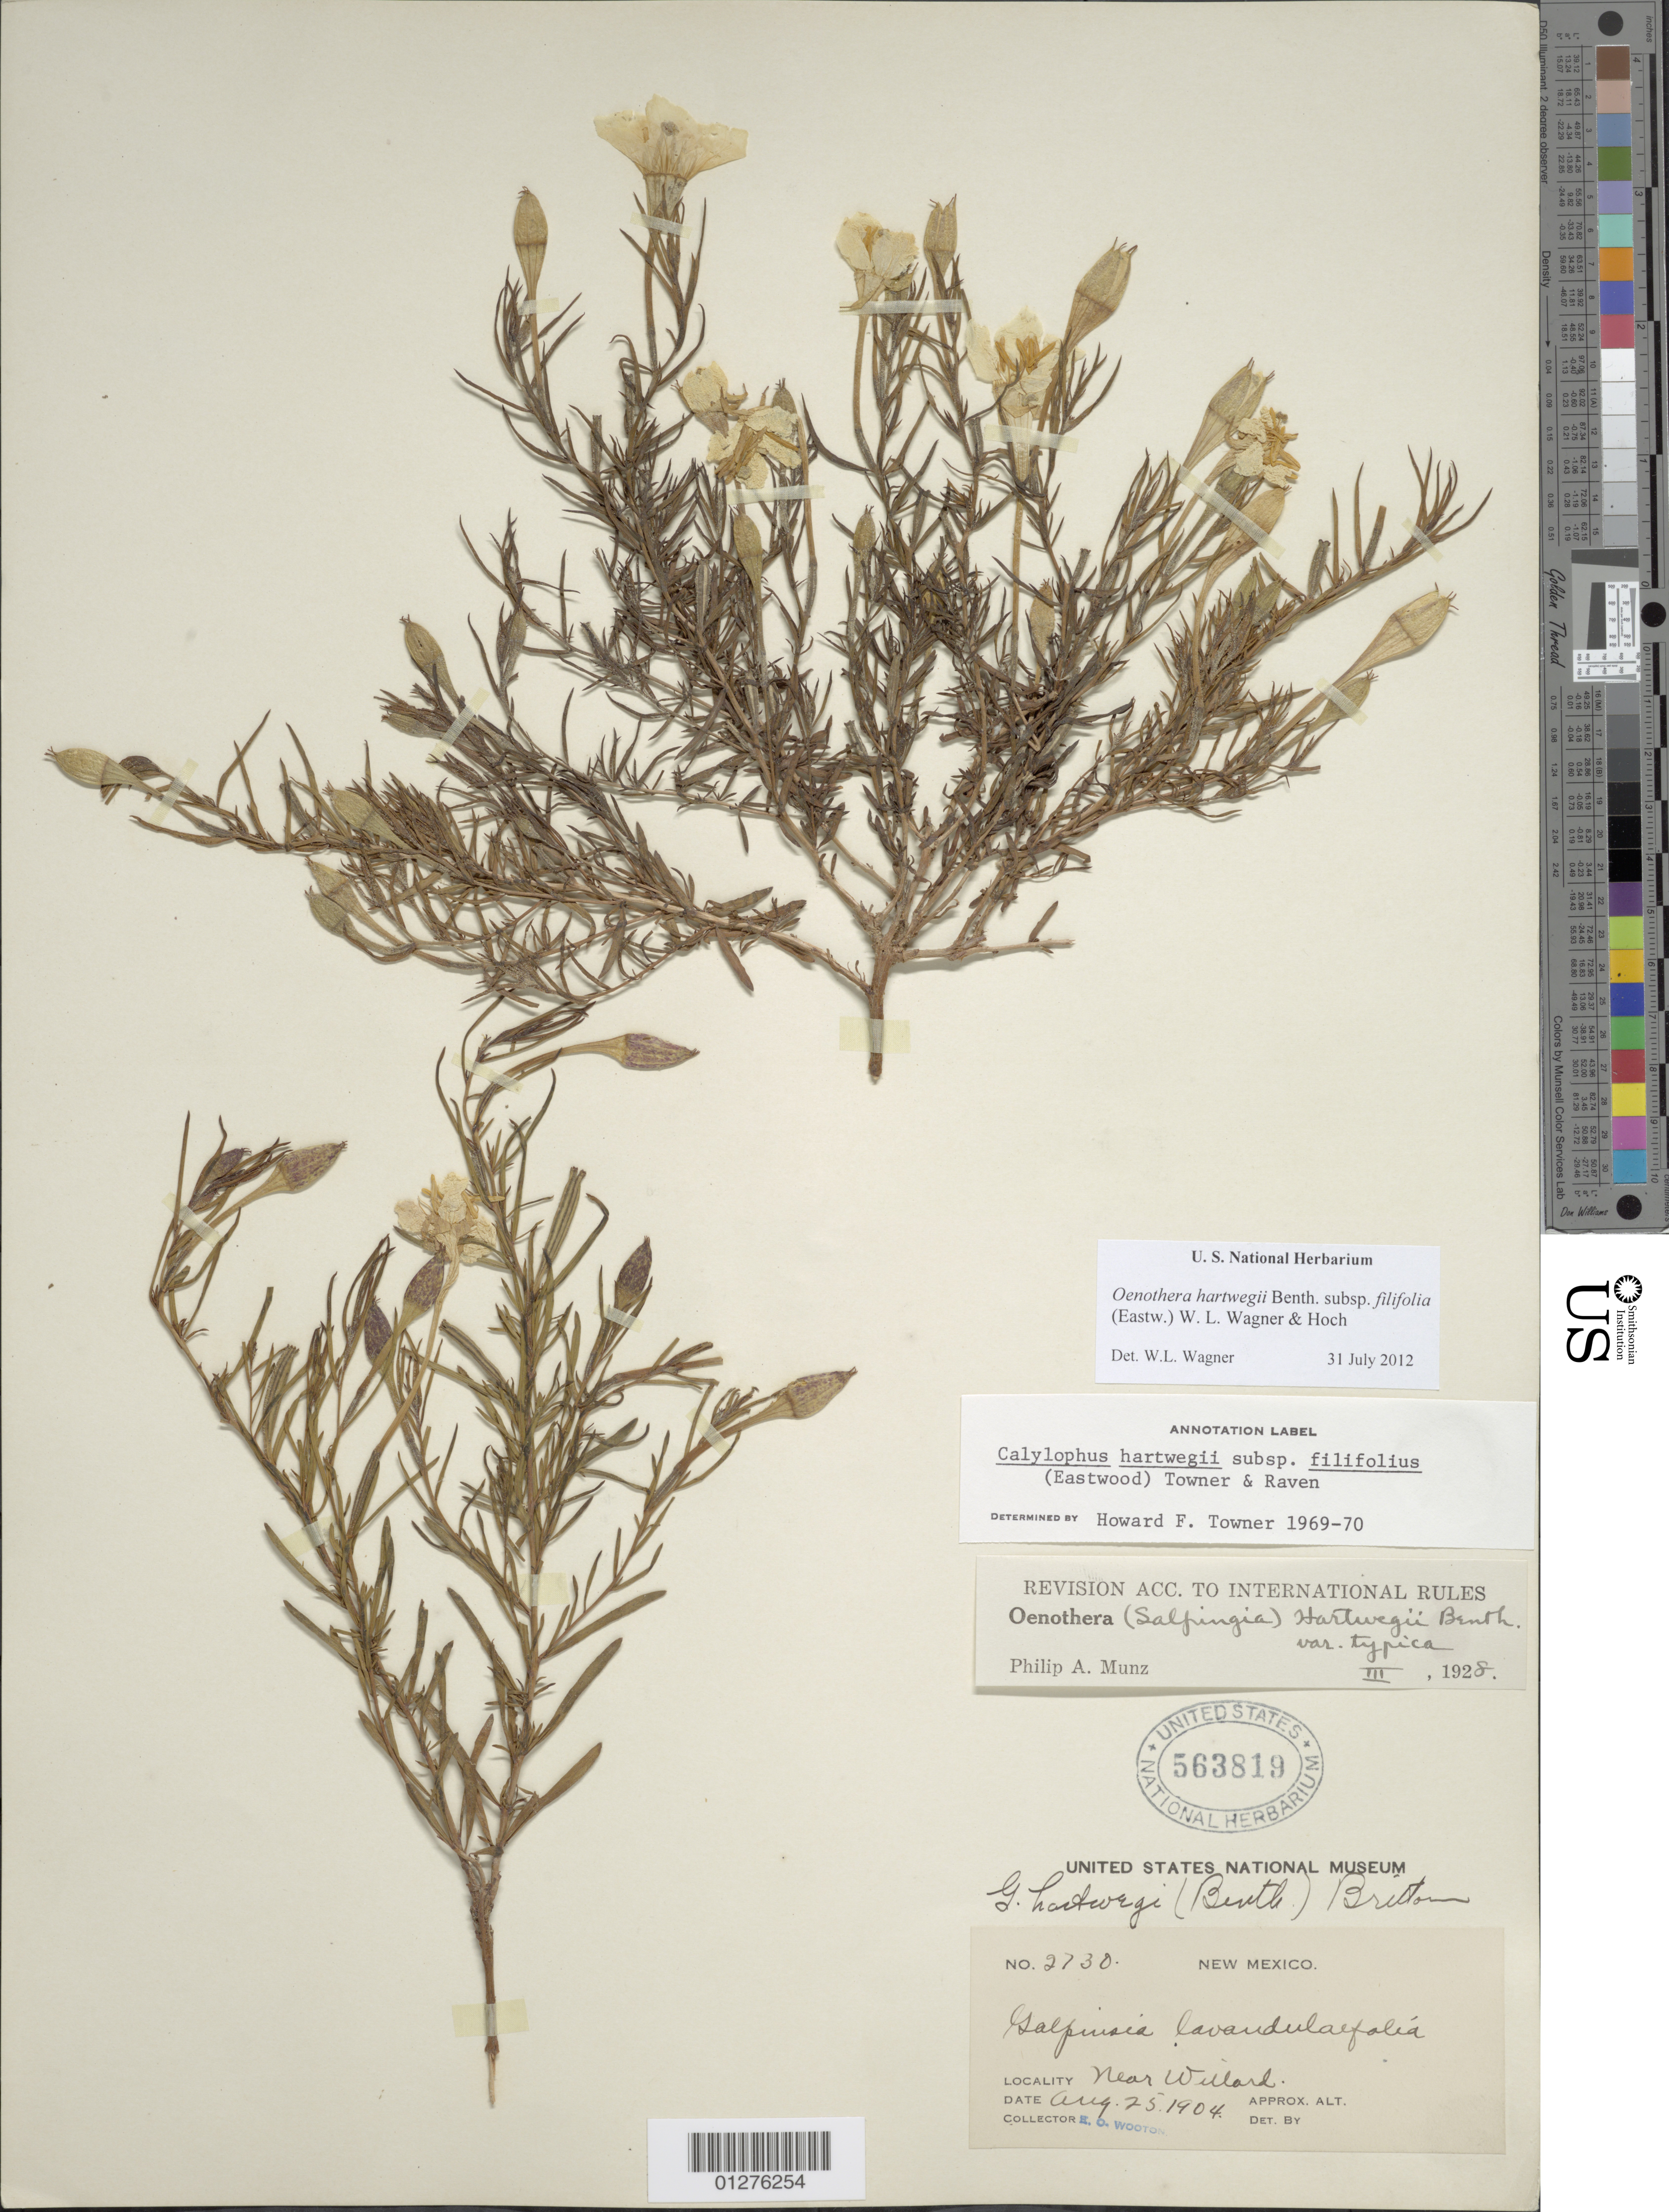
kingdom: Plantae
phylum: Tracheophyta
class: Magnoliopsida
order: Myrtales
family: Onagraceae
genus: Oenothera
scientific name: Oenothera hartwegii subsp. filifolia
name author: (Eastw.) W.L. Wagner & Hoch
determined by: Wagner, W. L., (BOT), Smithsonian Institution - National Museum of Natural History (UNITED STATES)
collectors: E. O. Wooton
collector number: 2730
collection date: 1904-08-25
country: United States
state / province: New Mexico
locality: Near Willard.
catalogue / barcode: US 563819